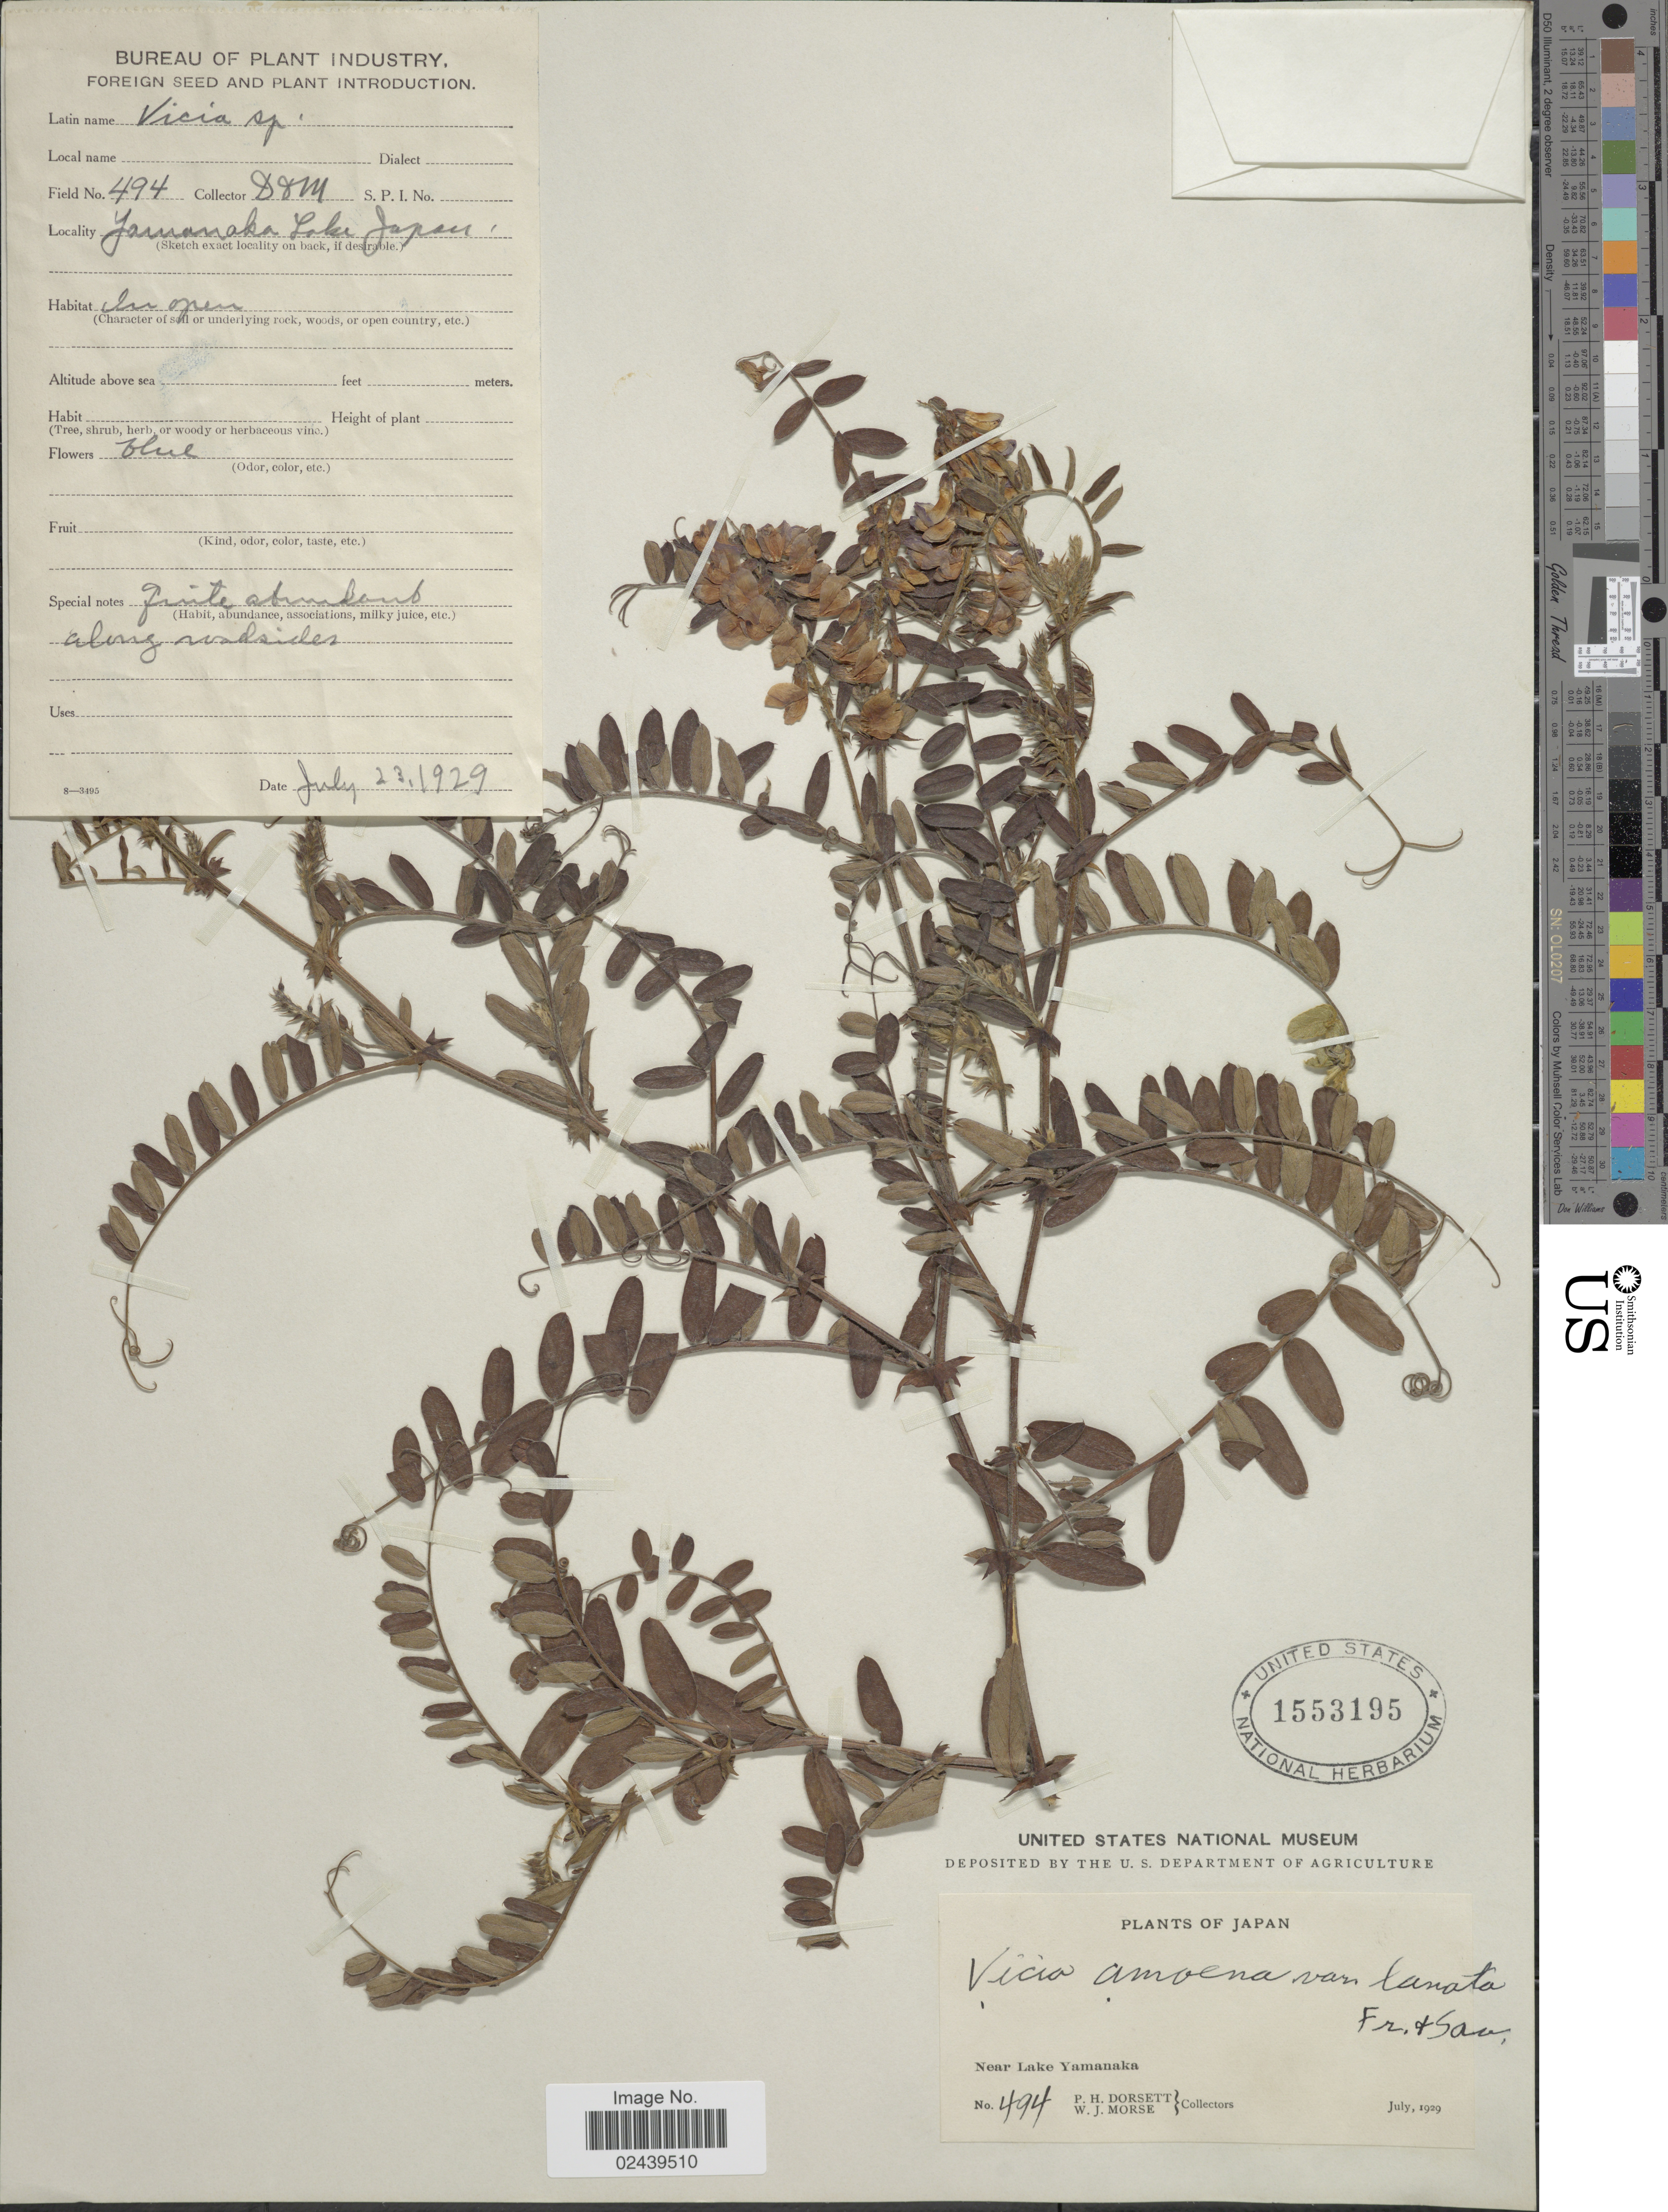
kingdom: Plantae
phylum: Tracheophyta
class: Magnoliopsida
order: Fabales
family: Fabaceae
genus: Vicia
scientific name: Vicia amoena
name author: Fisch. ex Ser.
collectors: P. H. Dorsett & W. J. Morse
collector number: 494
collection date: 1929-07-23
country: Japan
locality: Near Lake Yamanaka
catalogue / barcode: US 1553195